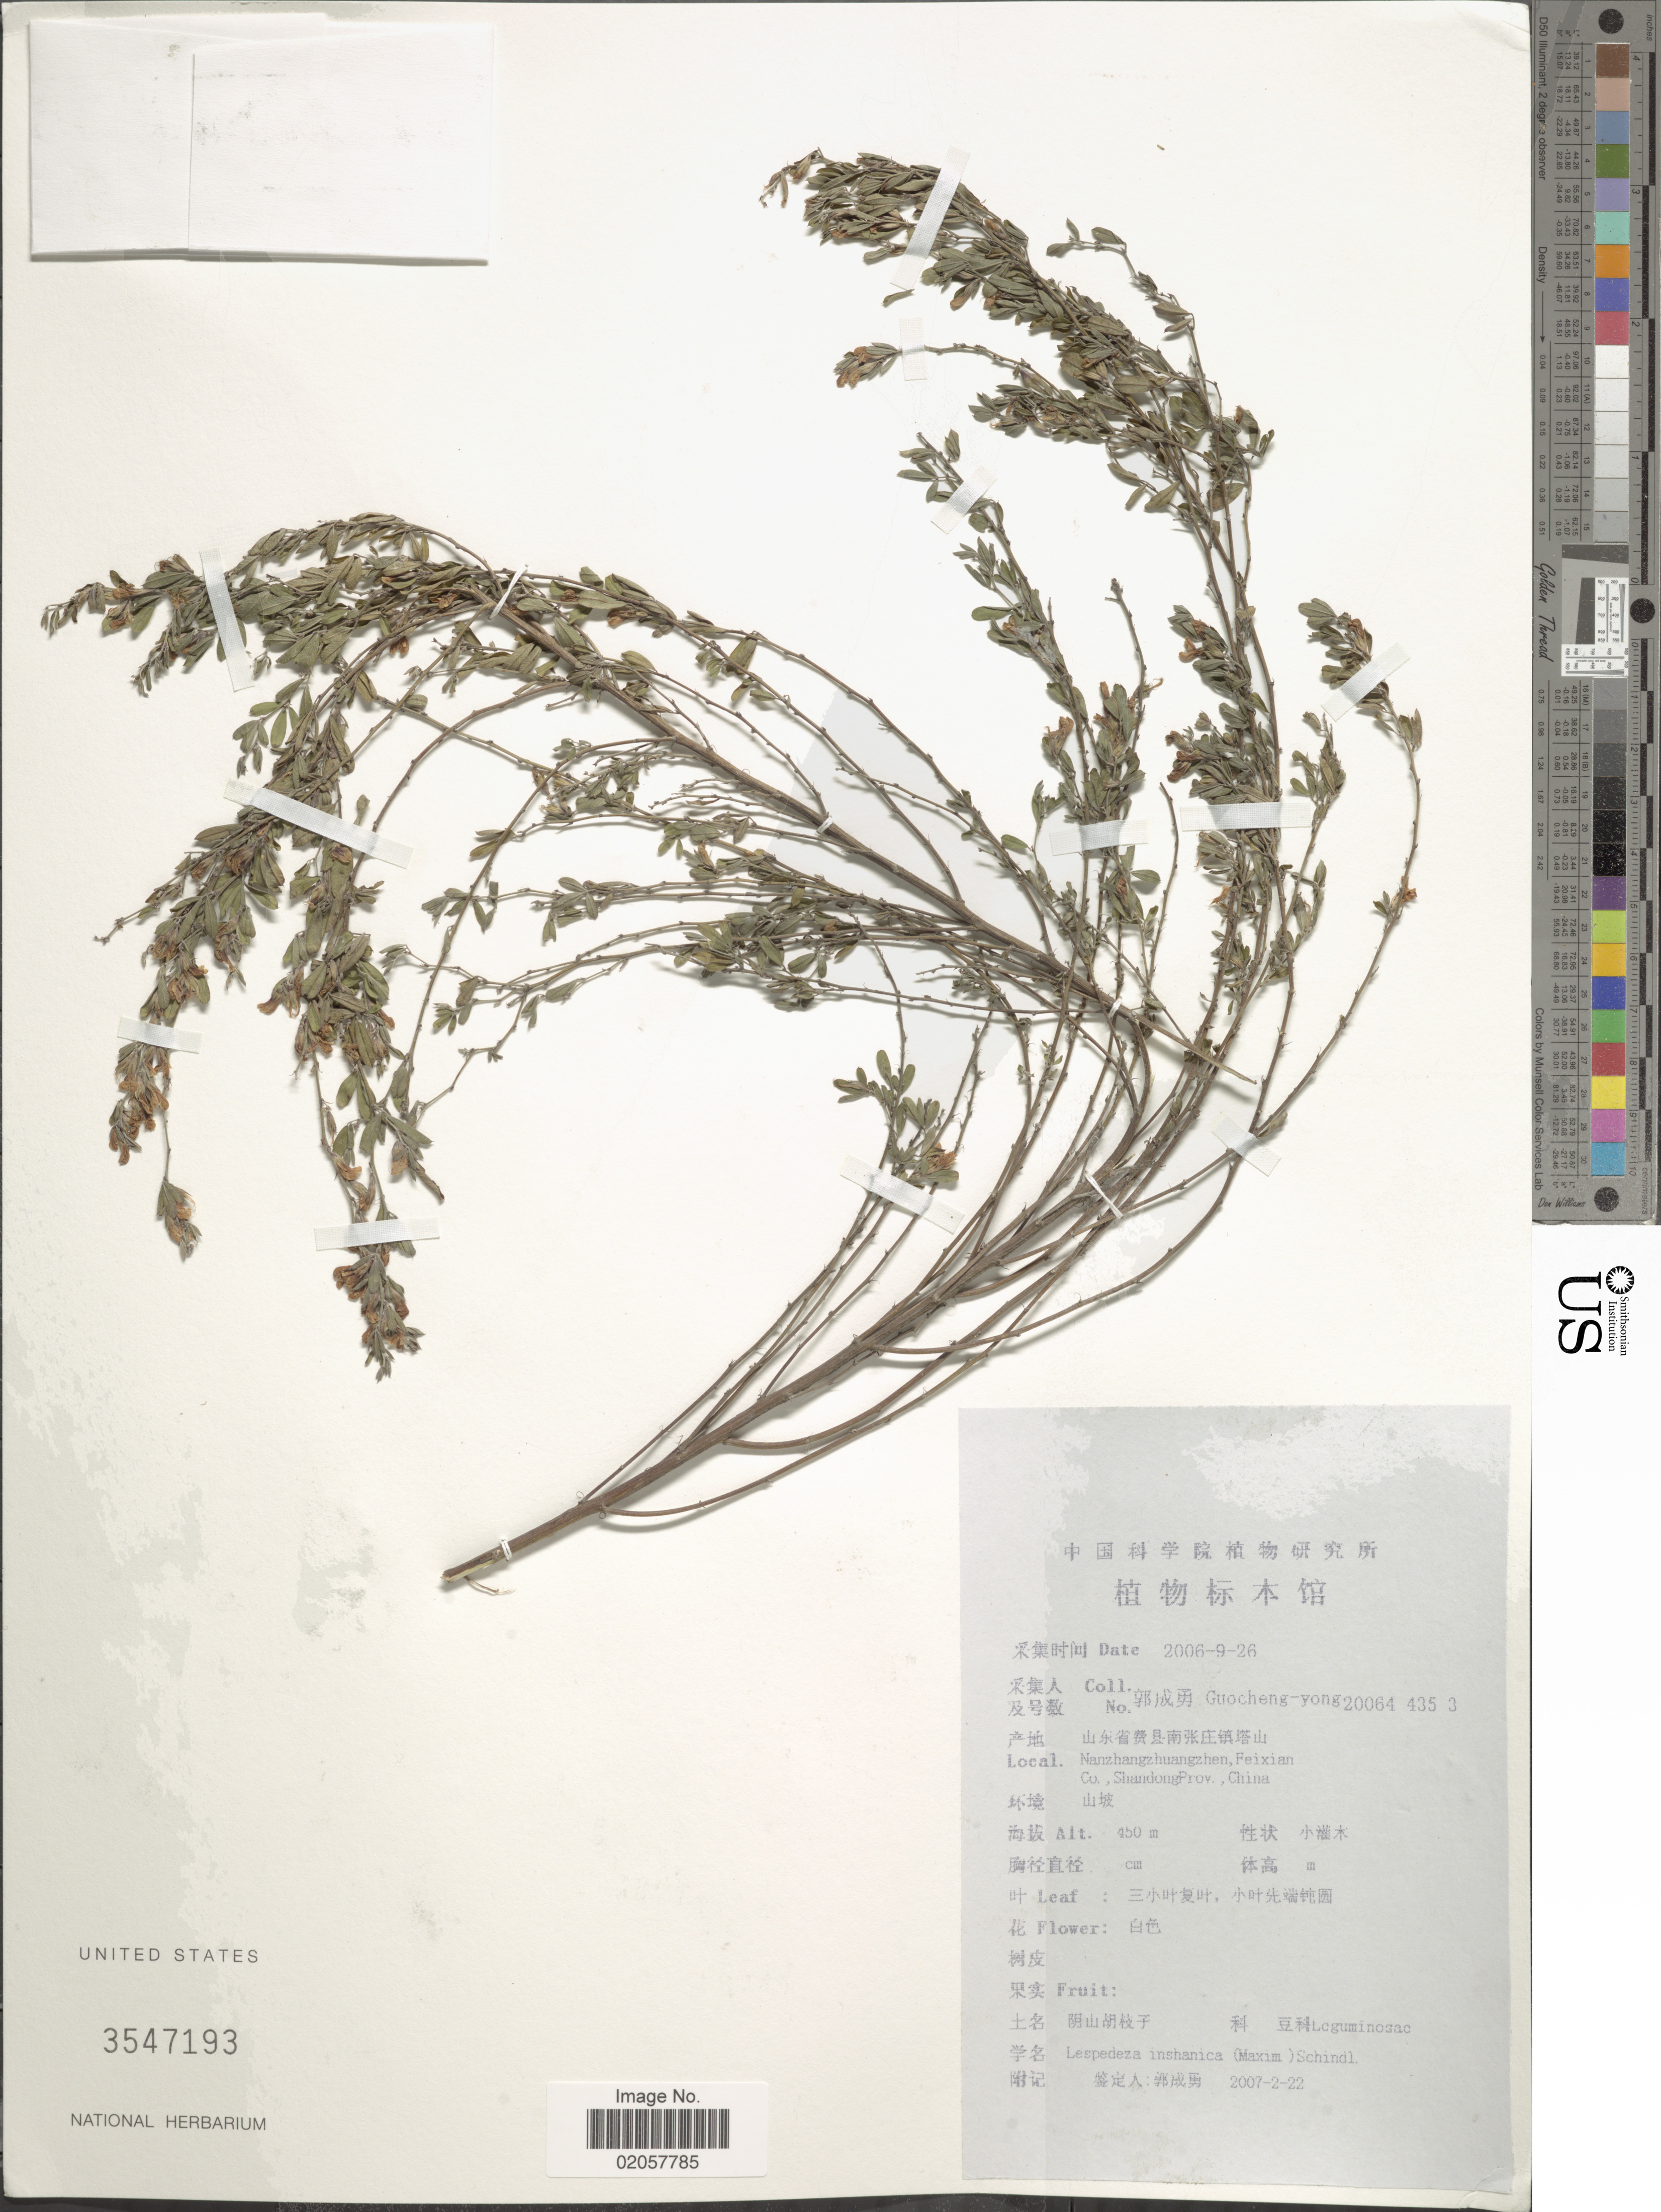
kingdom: Plantae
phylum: Tracheophyta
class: Magnoliopsida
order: Fabales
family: Fabaceae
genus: Lespedeza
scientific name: Lespedeza inschanica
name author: (Maxim.) Schindl.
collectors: Guo cheng-yong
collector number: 200644353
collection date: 2006-09-26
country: China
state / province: Shandong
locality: Nanzhanghuangzhen, Feixian Co.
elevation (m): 450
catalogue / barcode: US 3547193